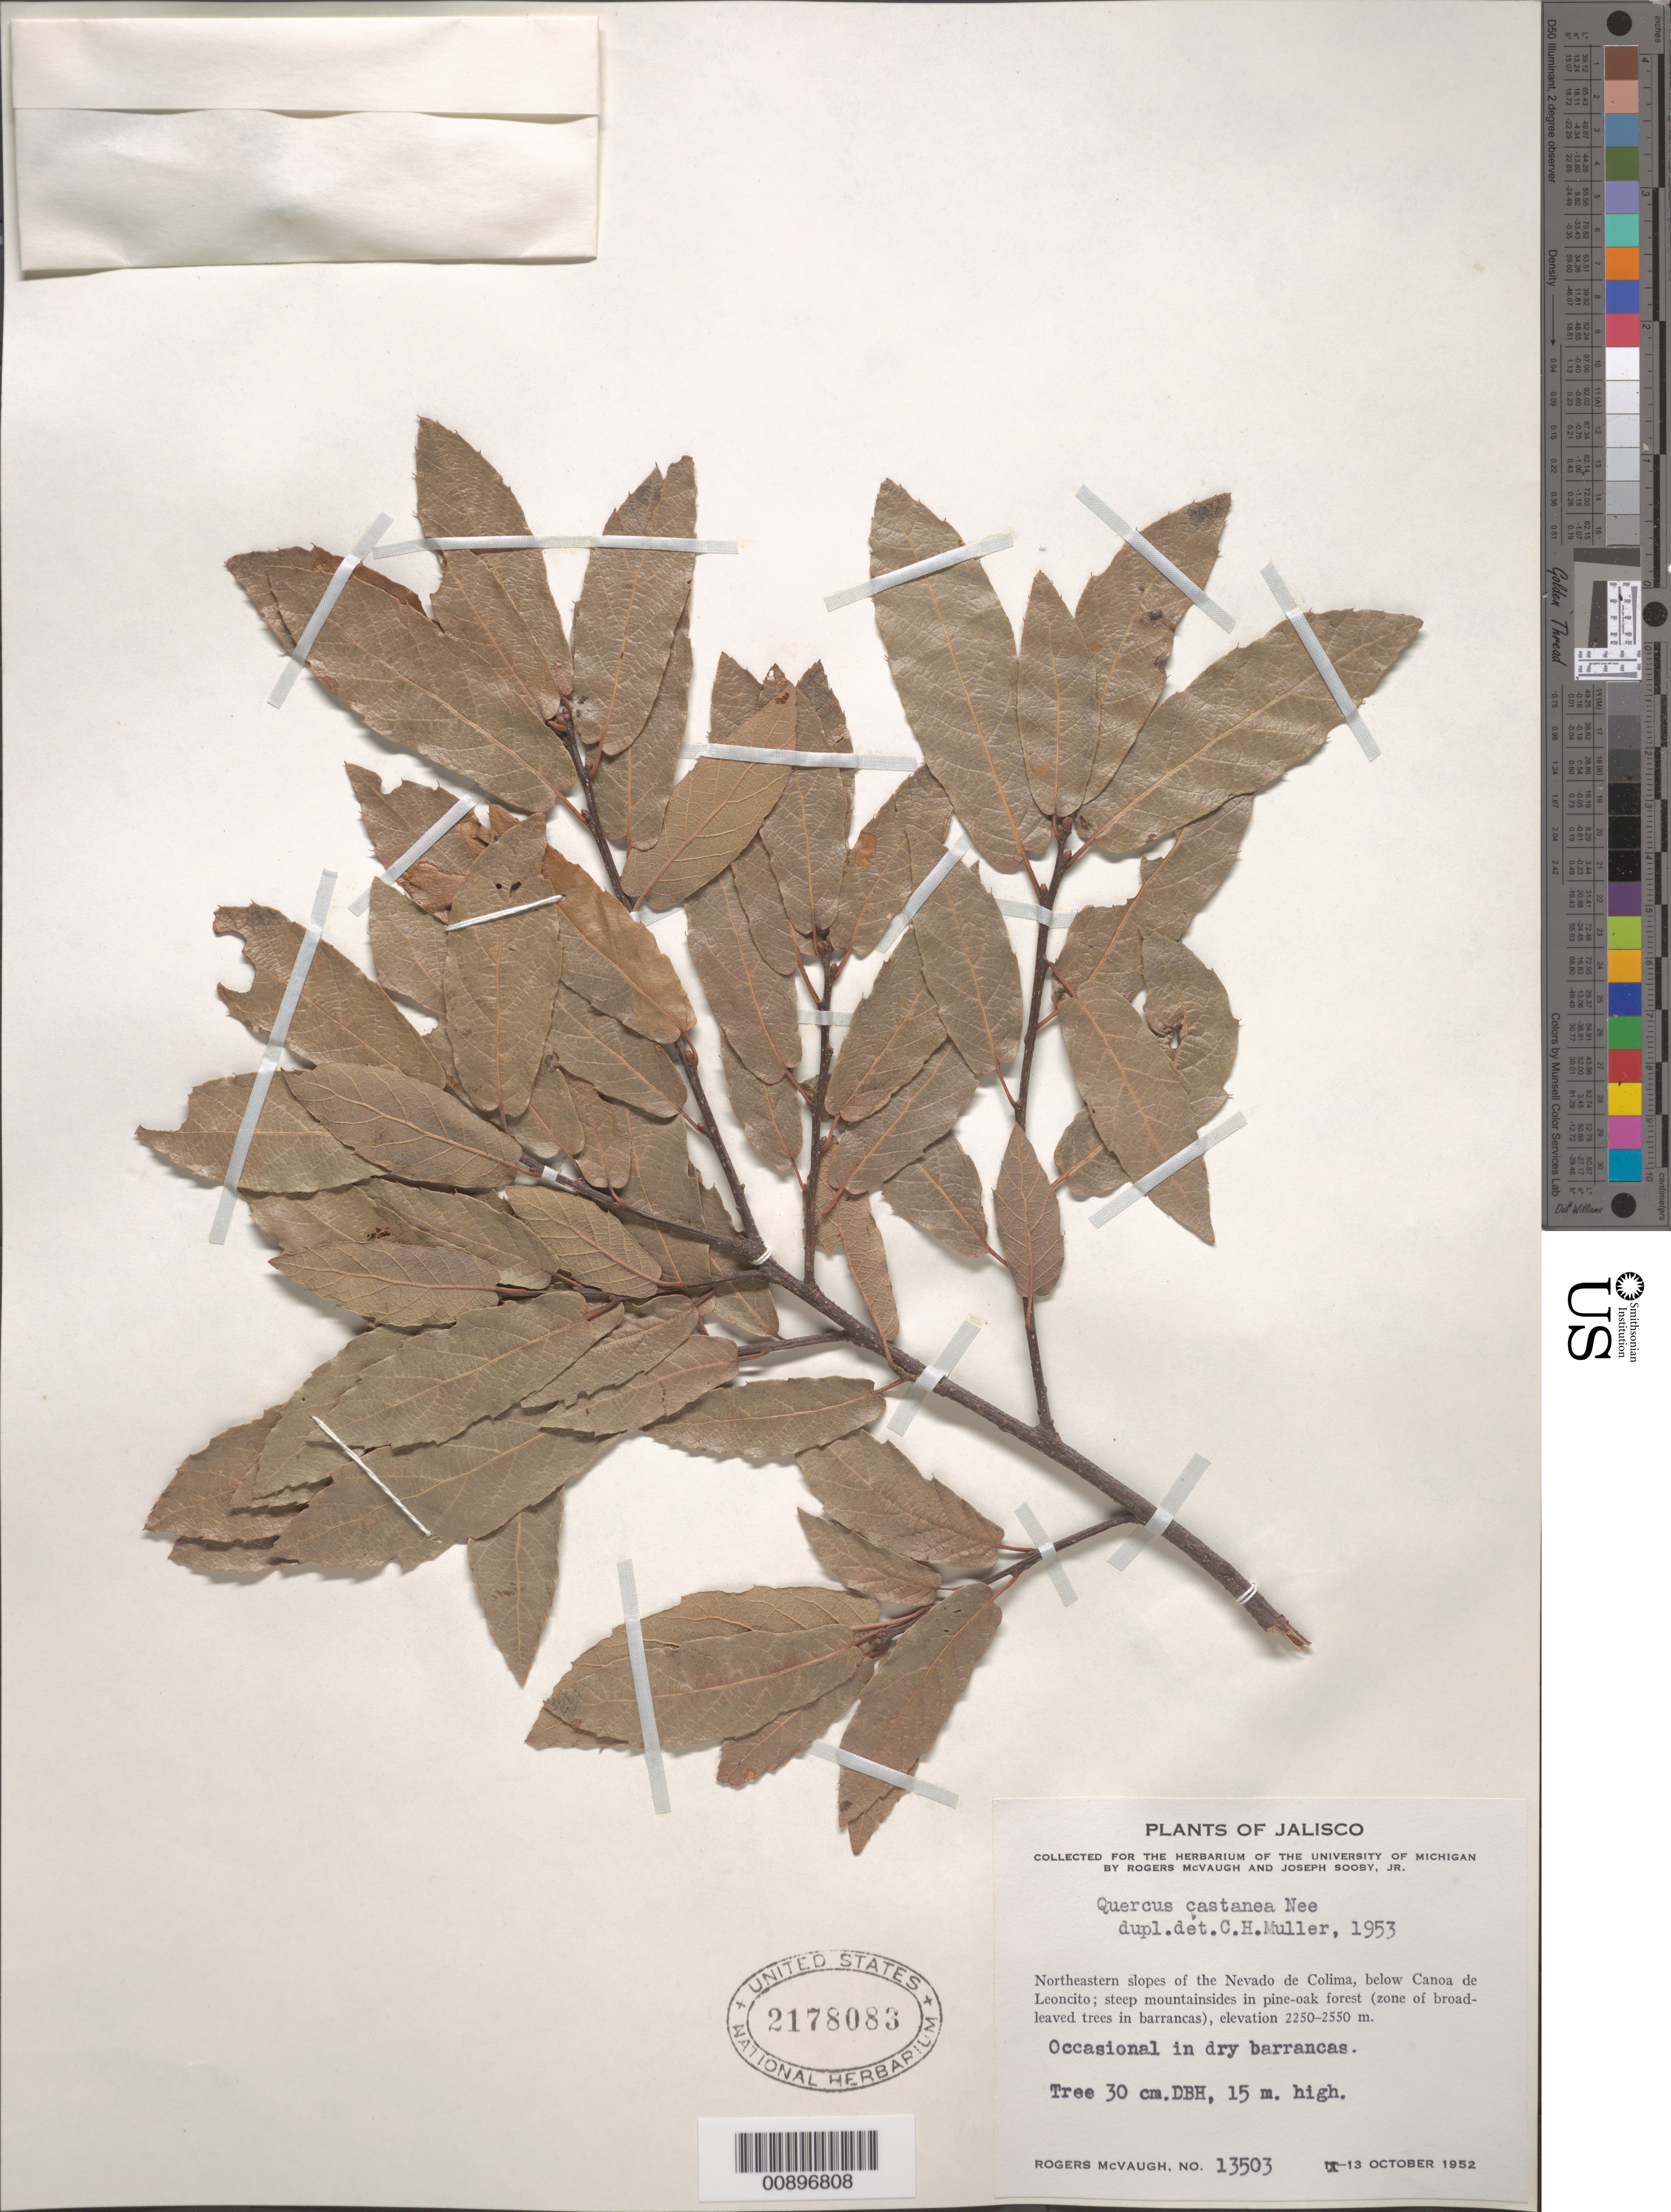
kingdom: Plantae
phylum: Tracheophyta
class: Magnoliopsida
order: Fagales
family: Fagaceae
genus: Quercus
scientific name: Quercus castanea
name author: Née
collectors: R. McVaugh & J. Sooby Jr.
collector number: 13503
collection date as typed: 13 Oct 1952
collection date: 1952-10-13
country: Mexico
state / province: Jalisco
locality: Northeastern slopes of the Nevado de Colima, below Canoa de Leoncito.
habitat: Steep mountainsides in pine-oak forest (zone of broad-leaved trees in barrancas).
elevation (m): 2550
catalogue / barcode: US 2178083